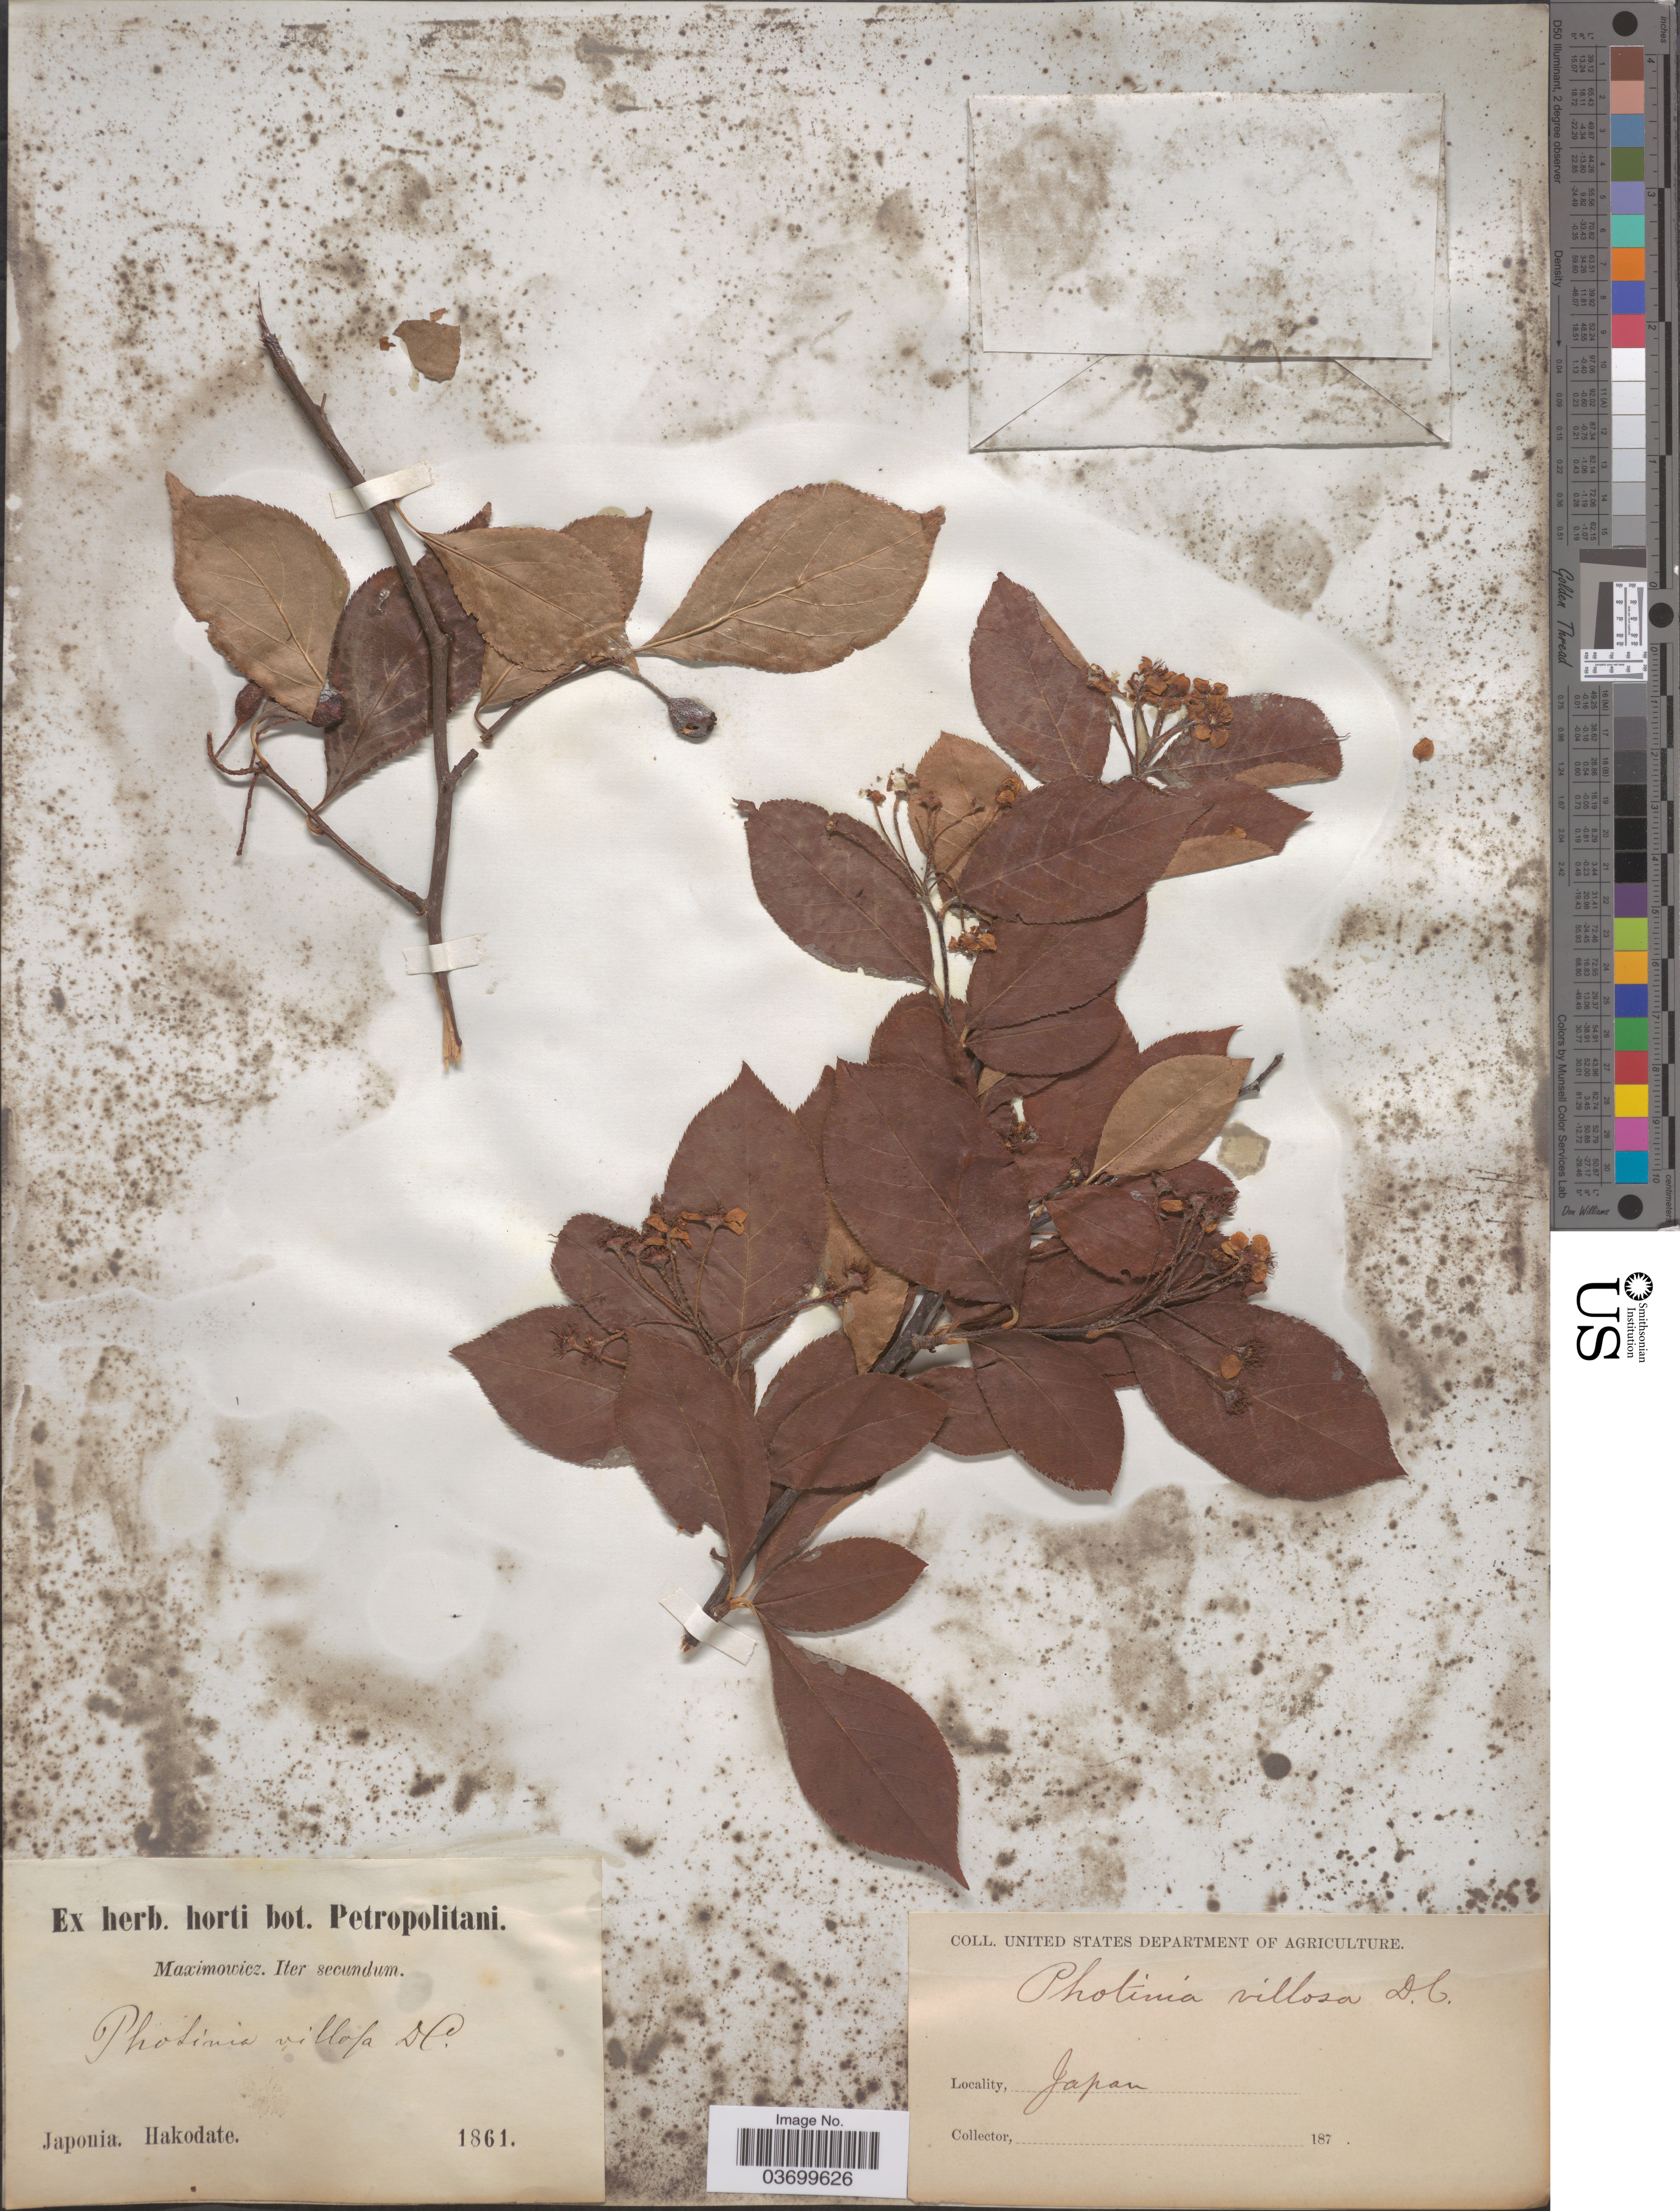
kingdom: Plantae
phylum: Tracheophyta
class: Magnoliopsida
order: Rosales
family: Rosaceae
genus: Photinia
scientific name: Photinia villosa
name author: (DC.) Thunb.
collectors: Maximowicz, --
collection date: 1861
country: Japan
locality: Hakodate.